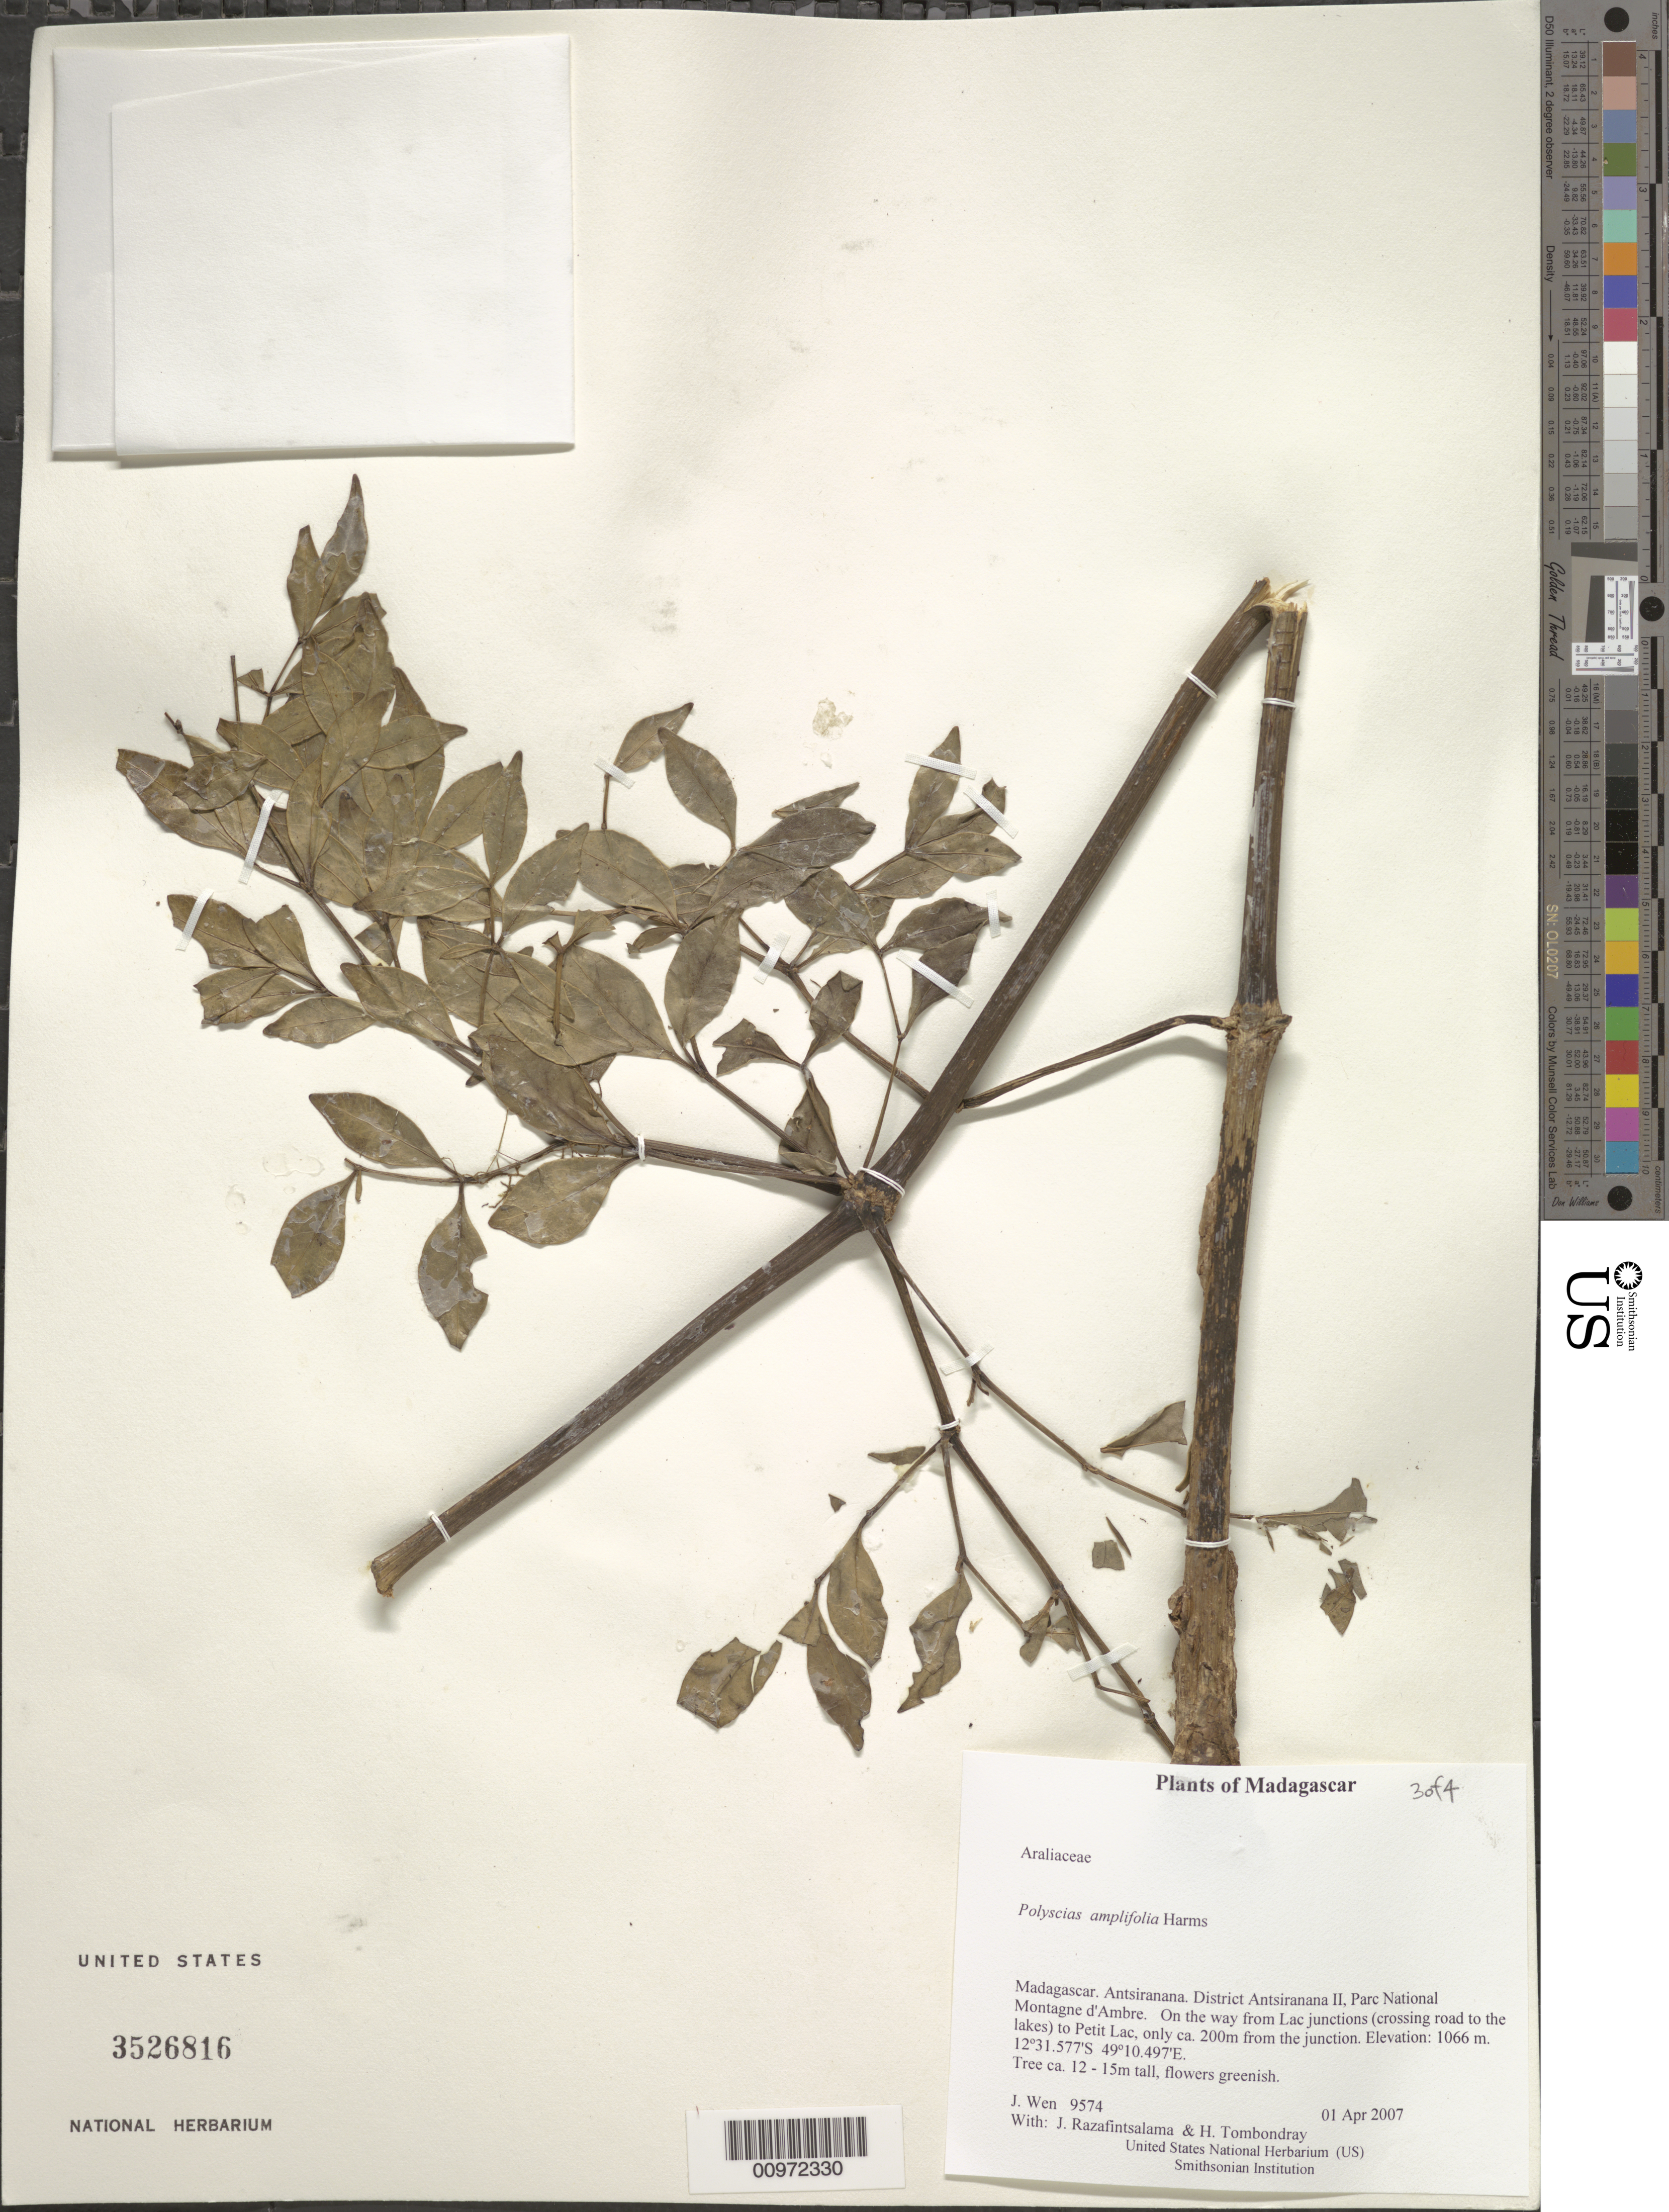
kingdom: Plantae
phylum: Tracheophyta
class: Magnoliopsida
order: Apiales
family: Araliaceae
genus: Polyscias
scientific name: Polyscias amplifolia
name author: Harms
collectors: J. Wen, J. Razafintsalama & H. Tombondray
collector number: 9574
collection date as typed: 01 Apr 2007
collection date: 2007-04-01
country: Madagascar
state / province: Diana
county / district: Antsiranana II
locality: District Antsiranana II, Parc National Montagne d'Ambre. On the way from Lac junctions (crossing road to the lakes) to Petit Lac, only ca. 200m from the junction.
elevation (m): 1066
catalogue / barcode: US 3526816